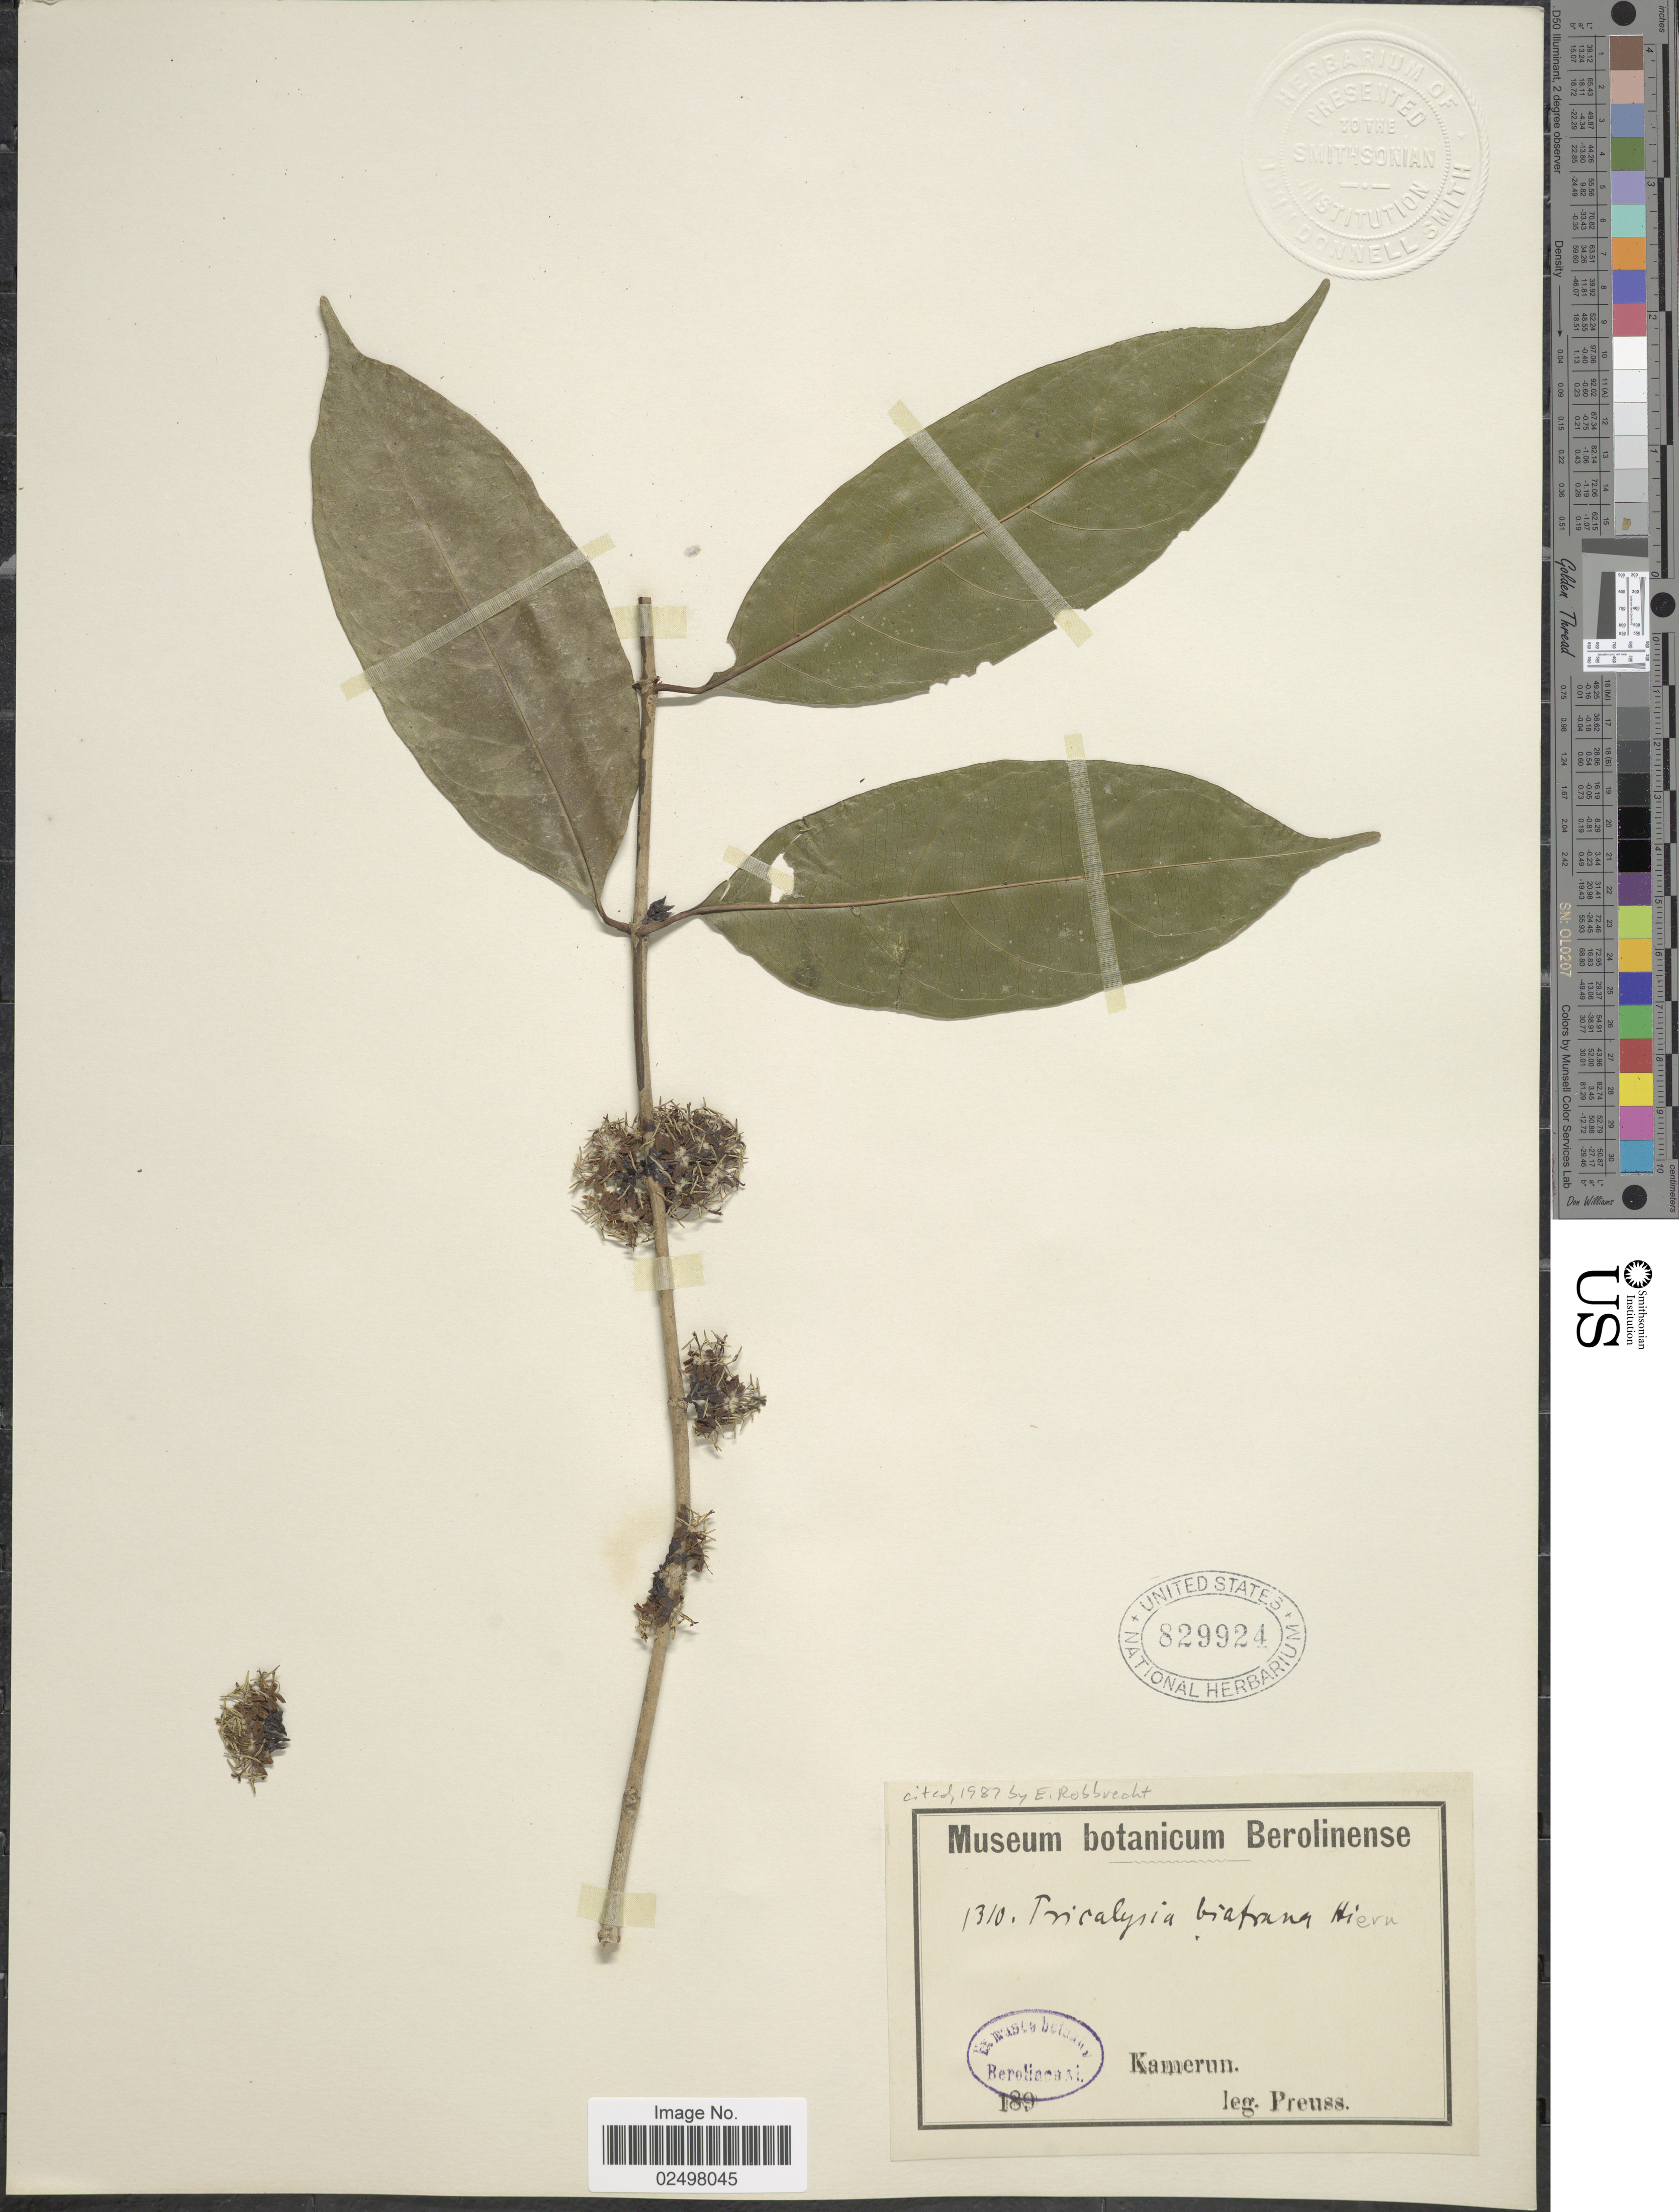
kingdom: Plantae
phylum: Tracheophyta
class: Magnoliopsida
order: Gentianales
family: Rubiaceae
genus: Tricalysia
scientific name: Tricalysia biafrana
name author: Hiern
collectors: C. Preuss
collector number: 1310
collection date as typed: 189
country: Cameroon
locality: Kamerun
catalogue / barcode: US 829924